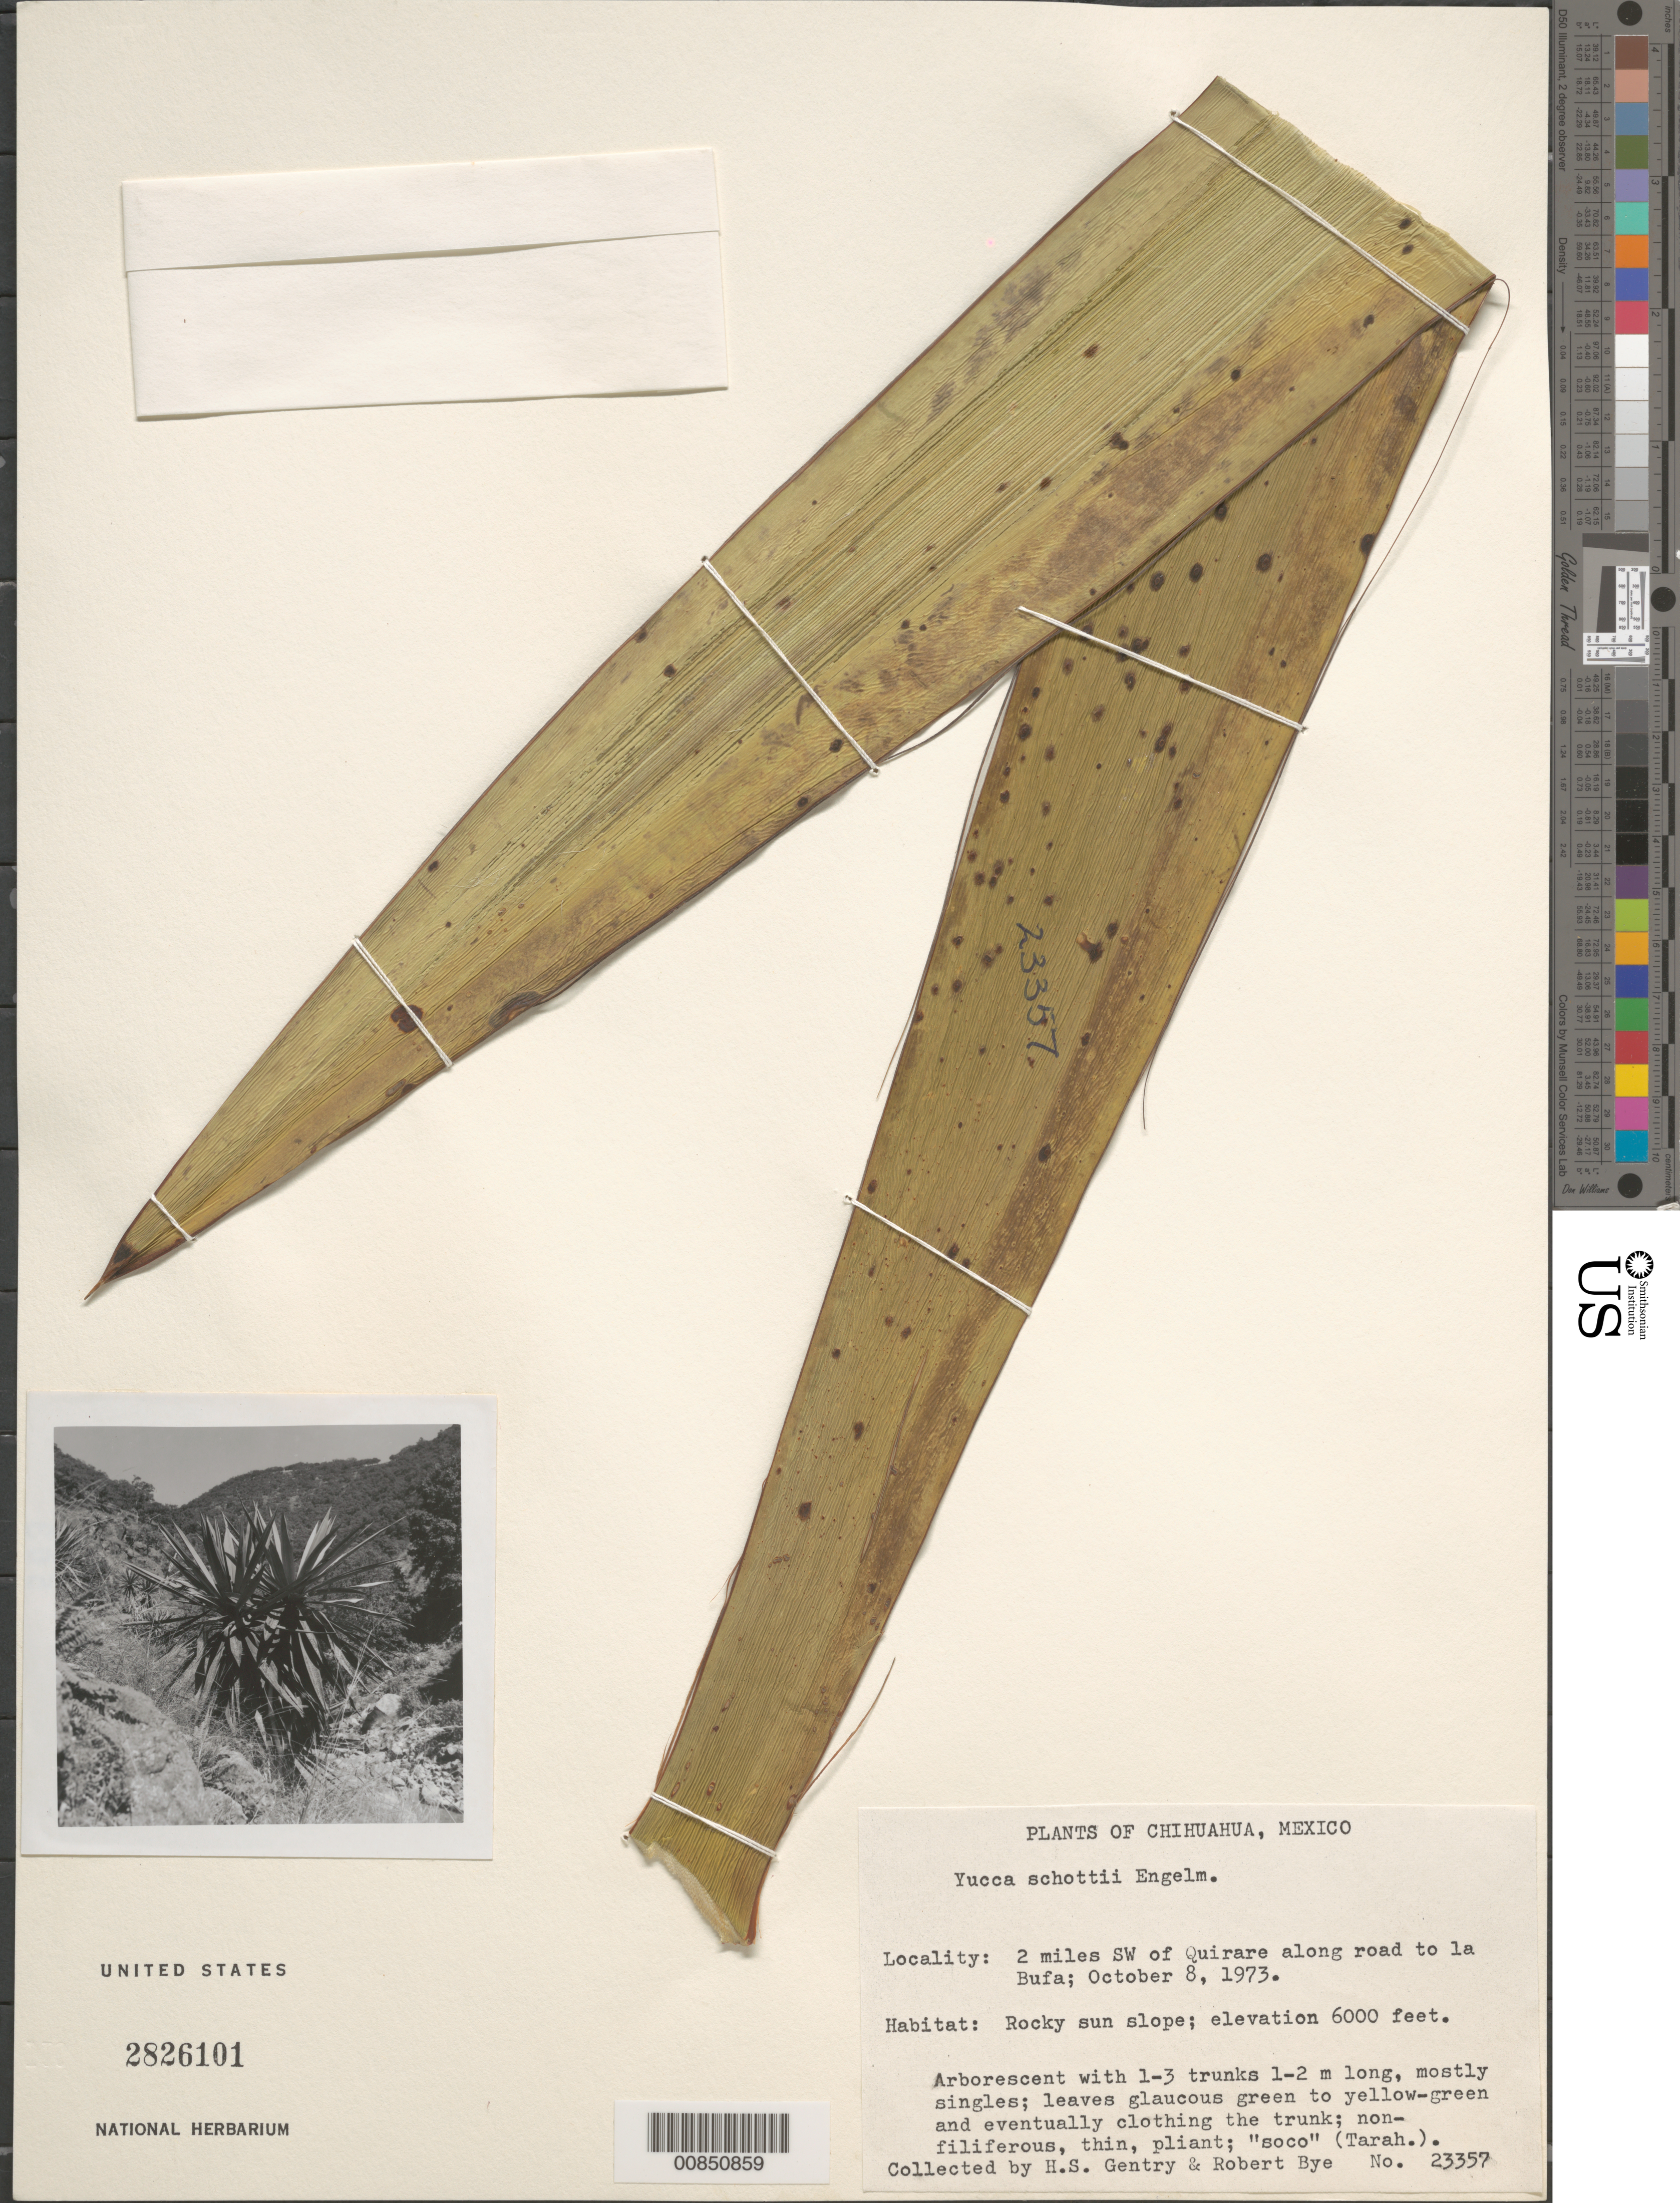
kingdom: Plantae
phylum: Tracheophyta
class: Liliopsida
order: Asparagales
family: Asparagaceae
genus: Yucca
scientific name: Yucca schottii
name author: Engelm.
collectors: H. S. Gentry & R. A. Bye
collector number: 23357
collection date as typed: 08 Oct 1973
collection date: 1973-10-08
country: Mexico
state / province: Chihuahua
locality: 2 miles SW of Quirare along road to La Bufa.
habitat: Rocky sun slope.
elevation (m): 1829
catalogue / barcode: US 2826101